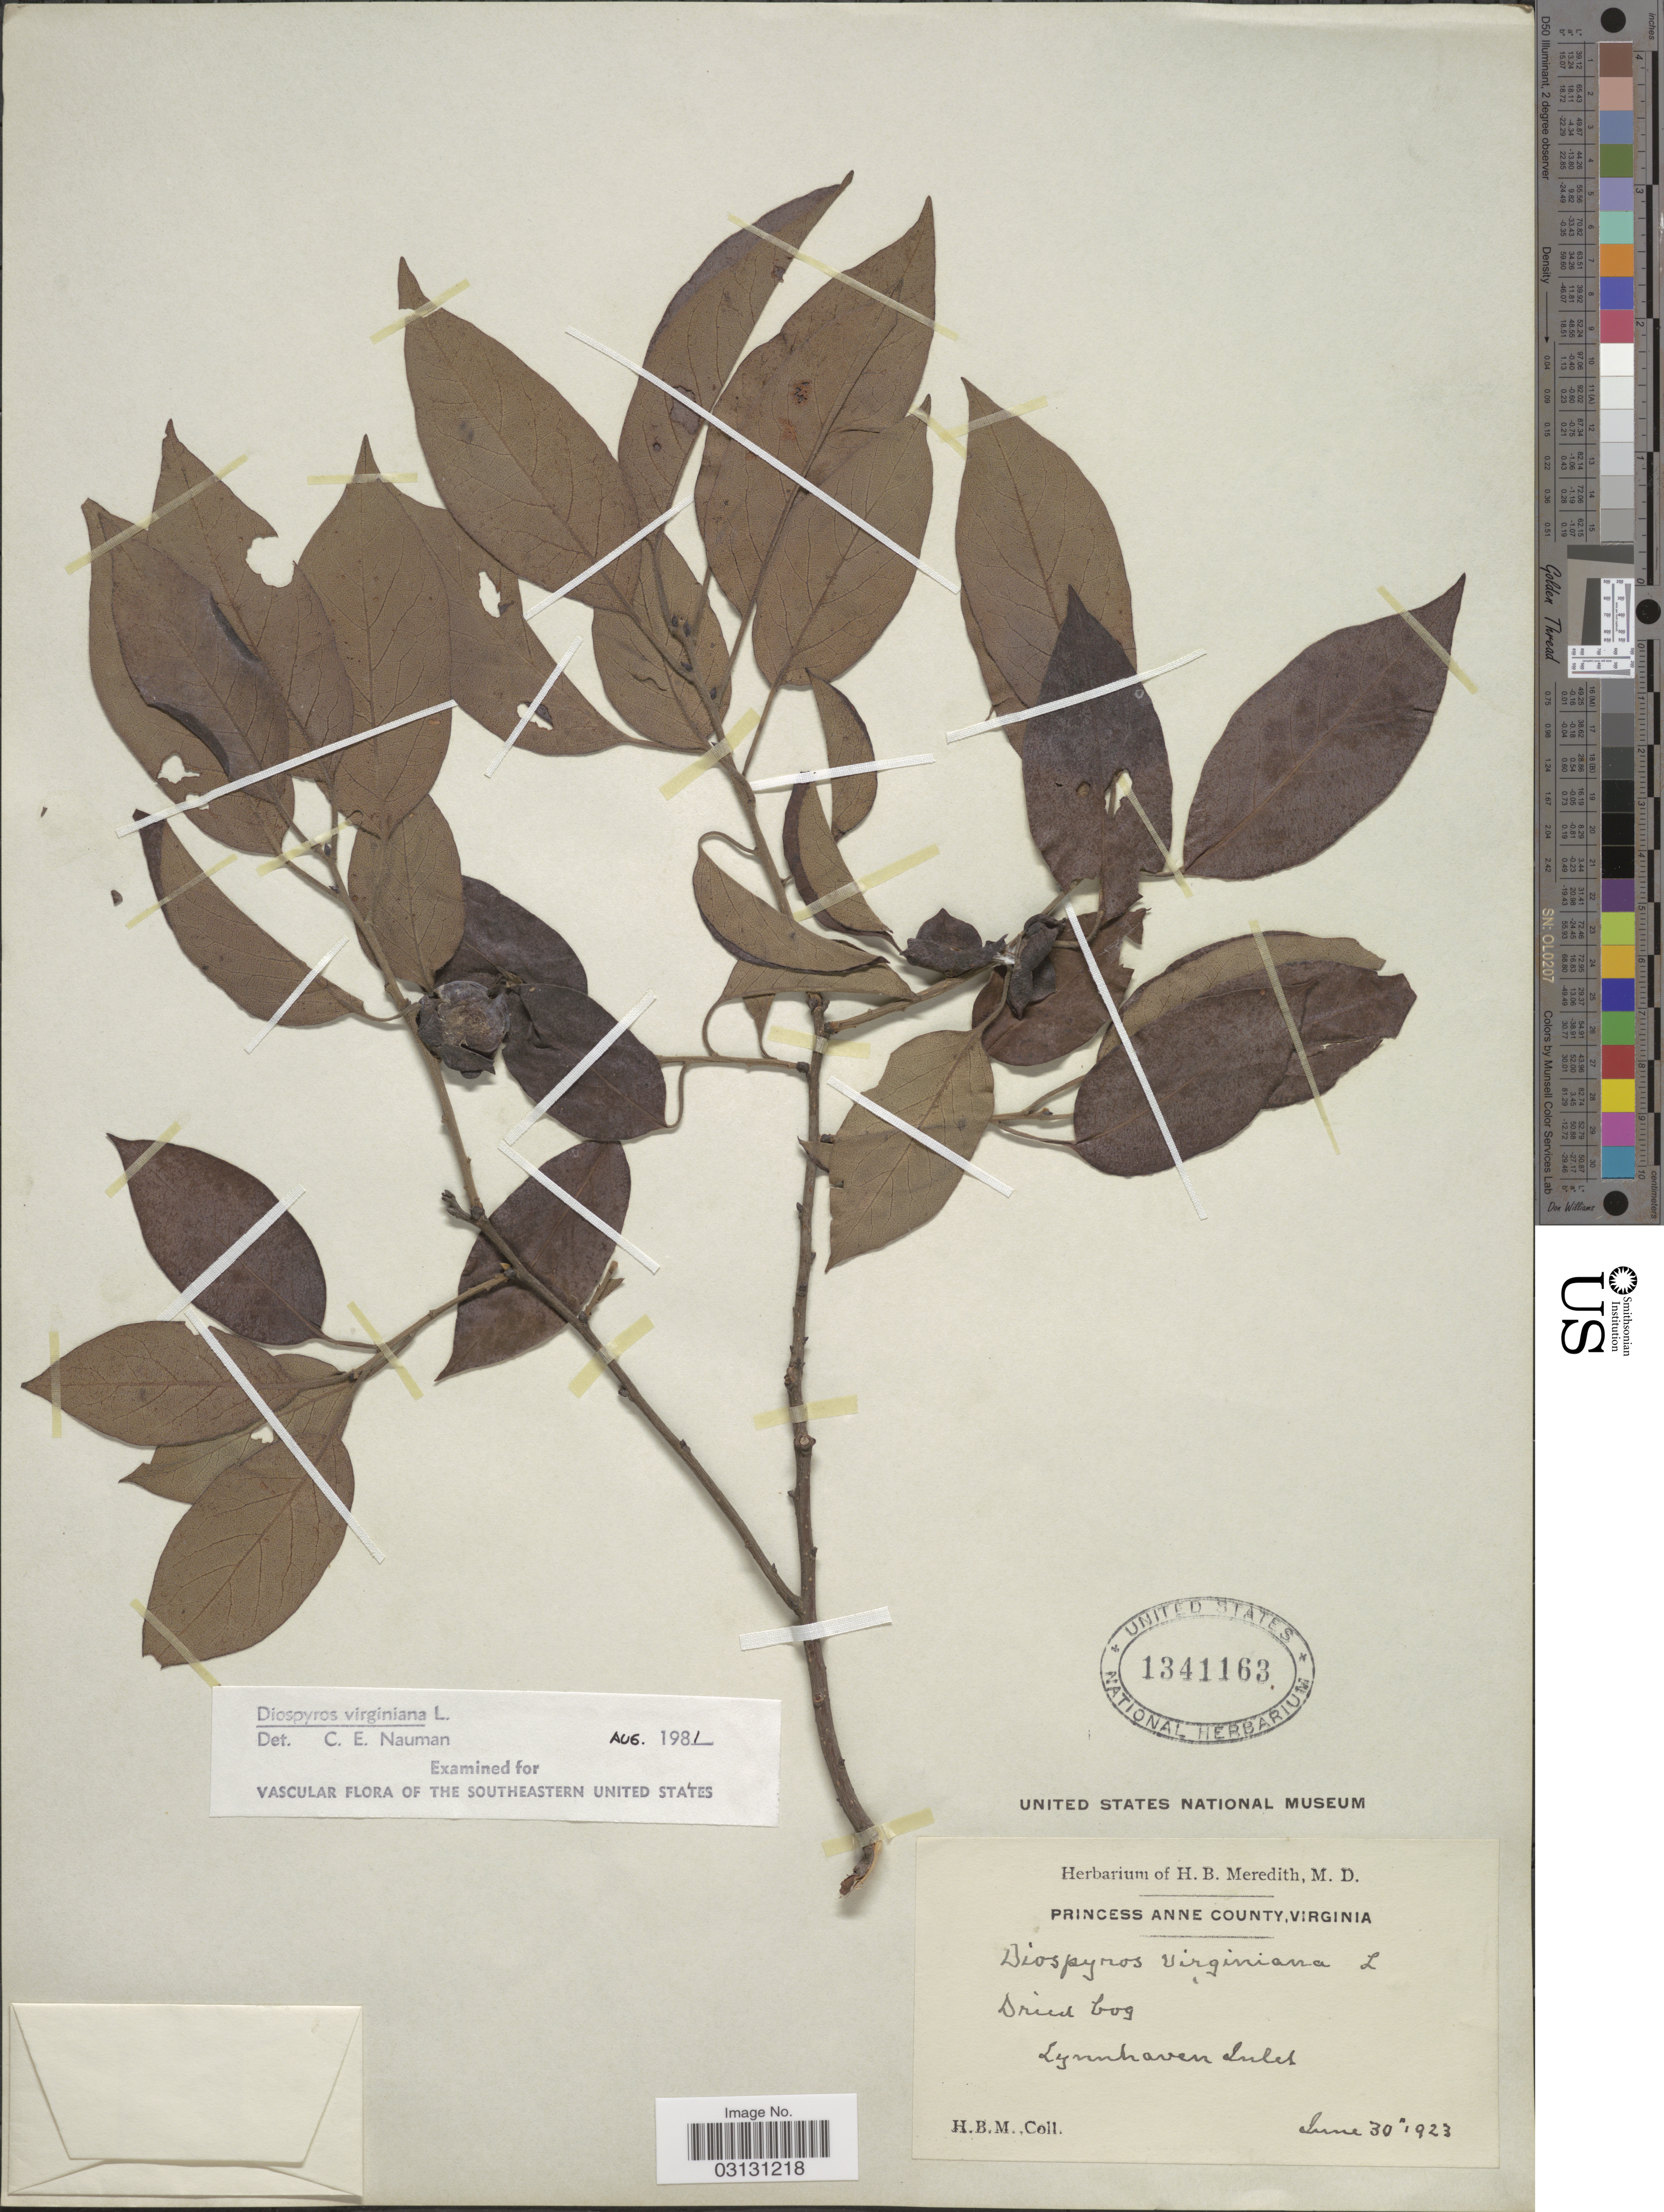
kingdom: Plantae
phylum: Tracheophyta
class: Magnoliopsida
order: Ericales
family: Ebenaceae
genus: Diospyros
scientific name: Diospyros virginiana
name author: L.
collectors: H. Meredith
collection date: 1923-06-30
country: United States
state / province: Virginia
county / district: City of Virginia Beach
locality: Princess Anne (=historic county name)County. Lynnhaven Inlet.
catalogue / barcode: US 1341163